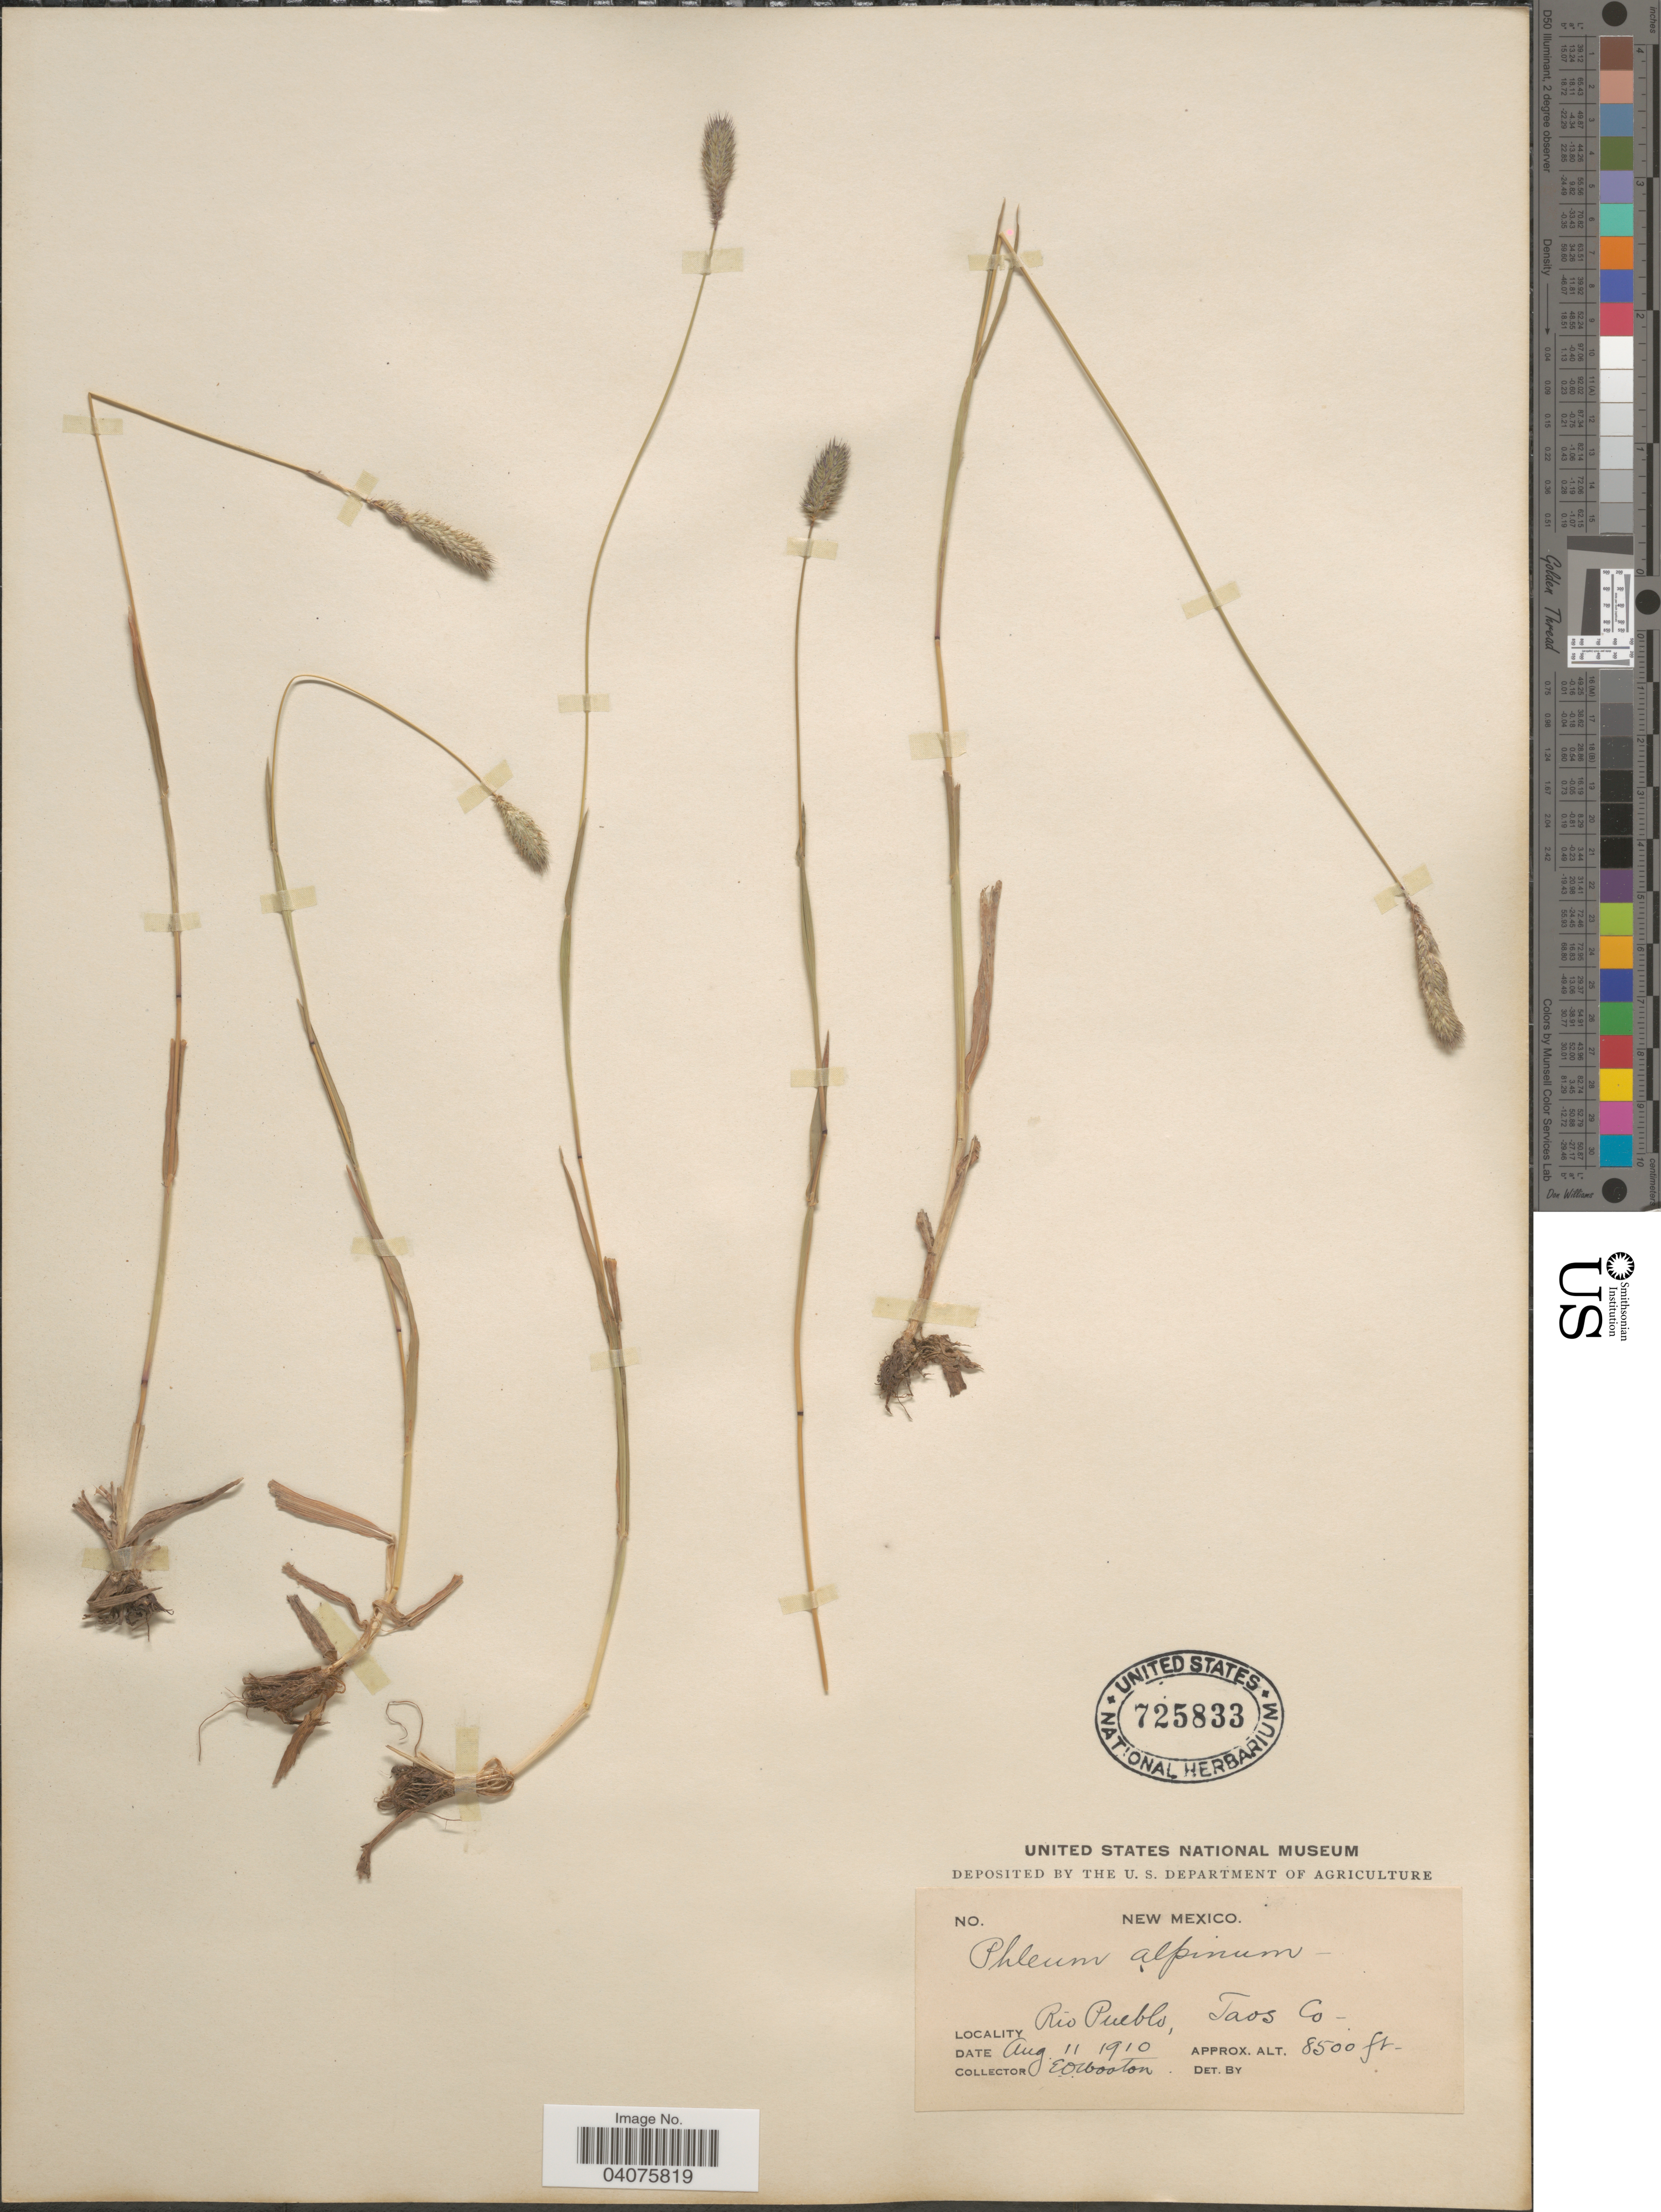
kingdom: Plantae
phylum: Tracheophyta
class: Liliopsida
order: Poales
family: Poaceae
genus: Phleum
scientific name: Phleum alpinum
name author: L.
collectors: E. O. Wooton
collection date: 1910-08-11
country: United States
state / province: New Mexico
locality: Rio Pueblo, Taos Co.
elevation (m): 2591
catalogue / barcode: US 725833